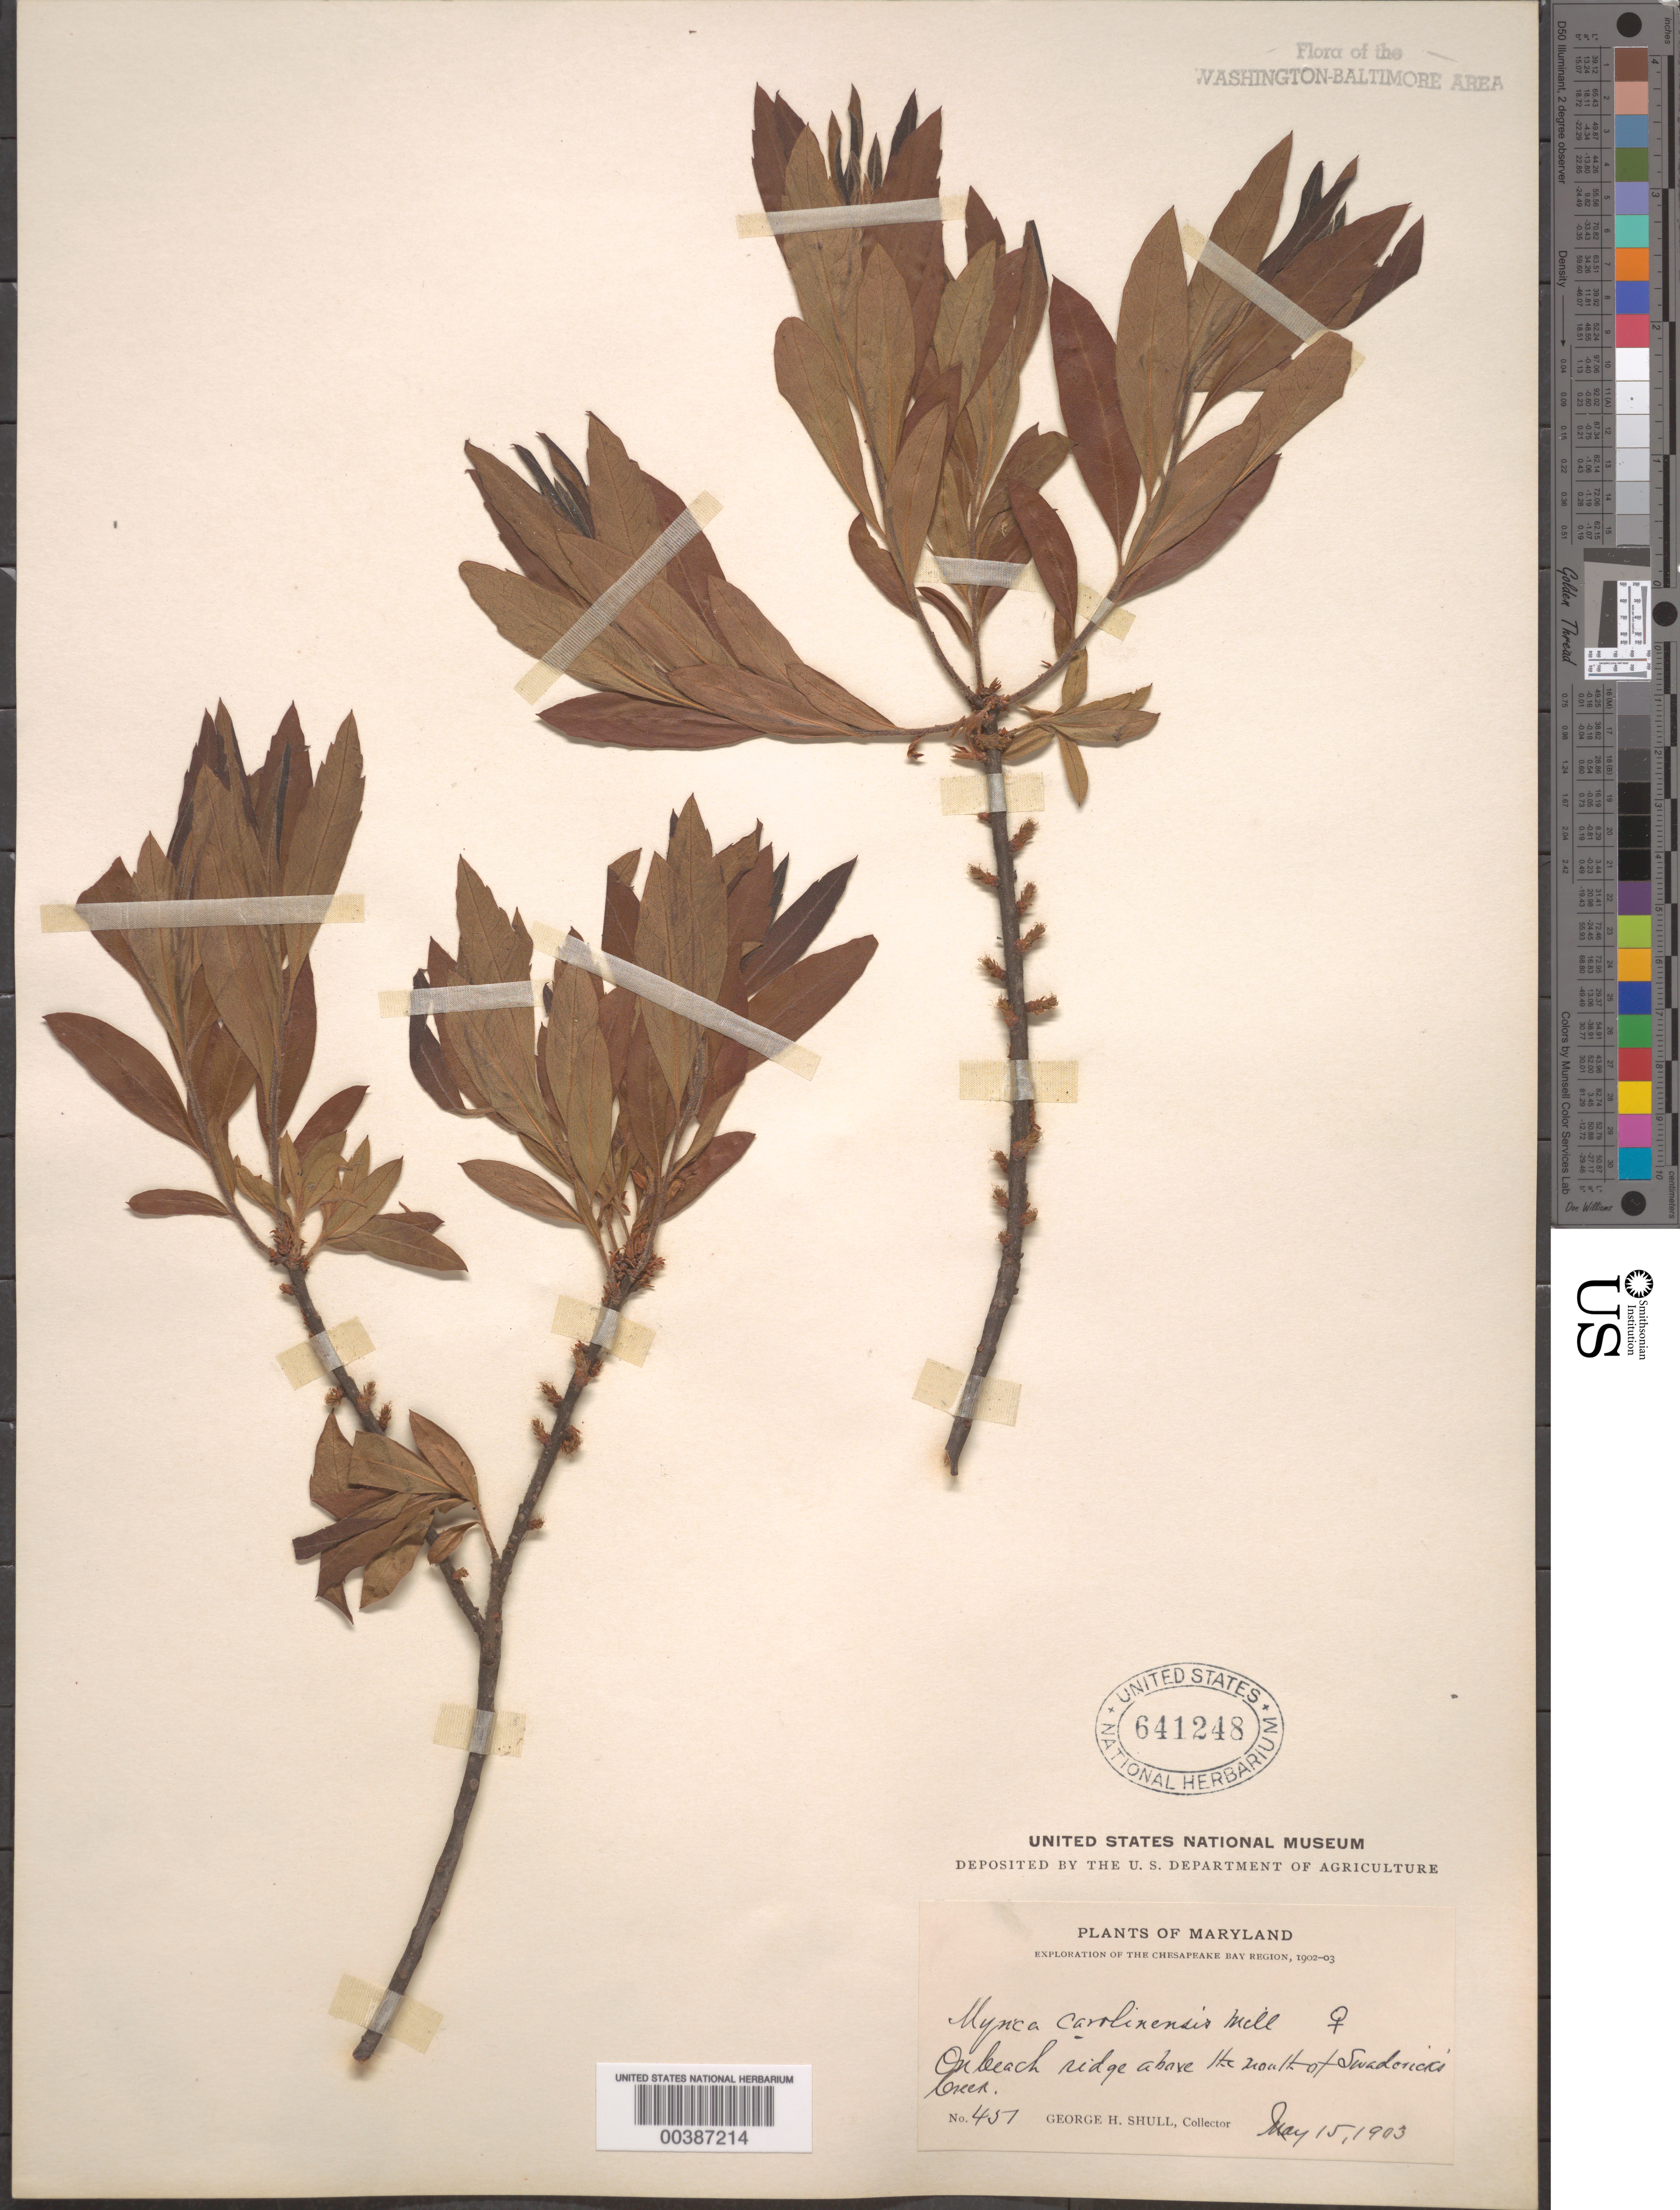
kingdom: Plantae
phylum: Tracheophyta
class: Magnoliopsida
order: Fagales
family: Myricaceae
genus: Morella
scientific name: Morella pensylvanica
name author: (Mirb.) Kartesz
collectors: G. H. Shull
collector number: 451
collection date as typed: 15 May 1903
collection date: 1903-05-15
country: United States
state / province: Maryland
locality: Above mouth of Swadericks Creek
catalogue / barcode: US 641248